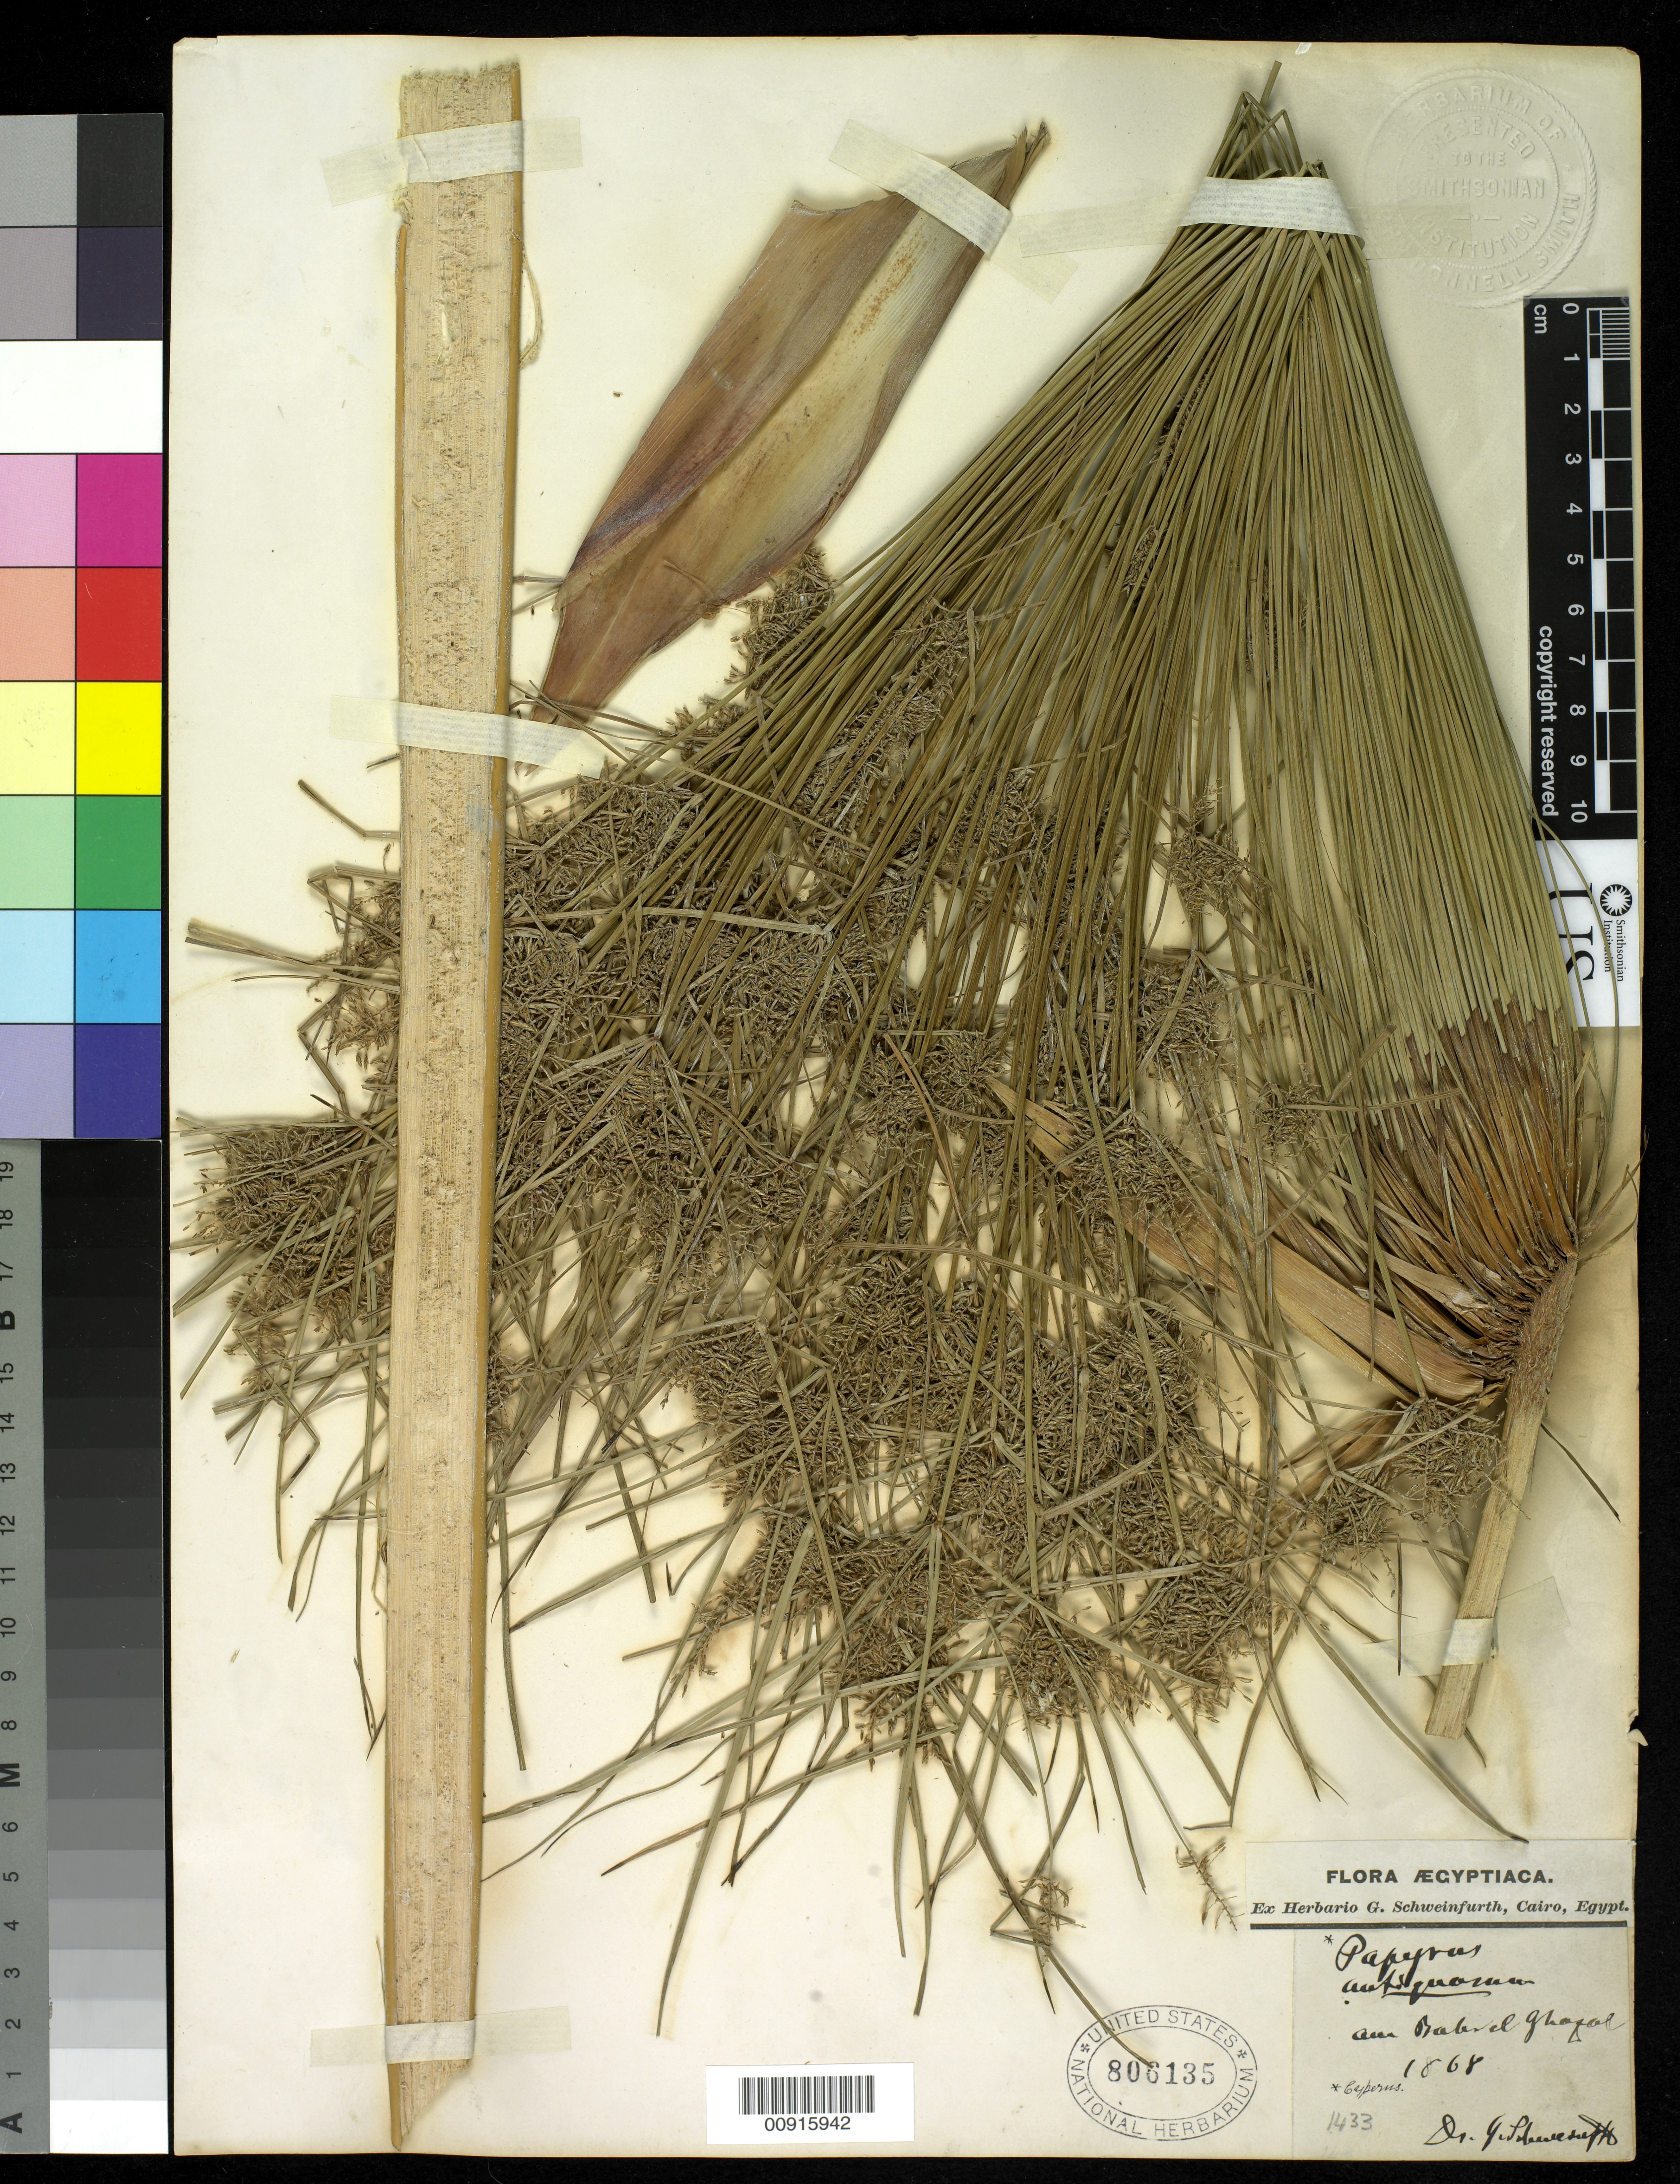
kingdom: Plantae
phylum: Tracheophyta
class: Liliopsida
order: Poales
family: Cyperaceae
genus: Cyperus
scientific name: Cyperus papyrus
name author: L.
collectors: G. A. Schweinfurth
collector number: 1433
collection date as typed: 1868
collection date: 1868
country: Egypt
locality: Locality illegible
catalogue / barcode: US 806135